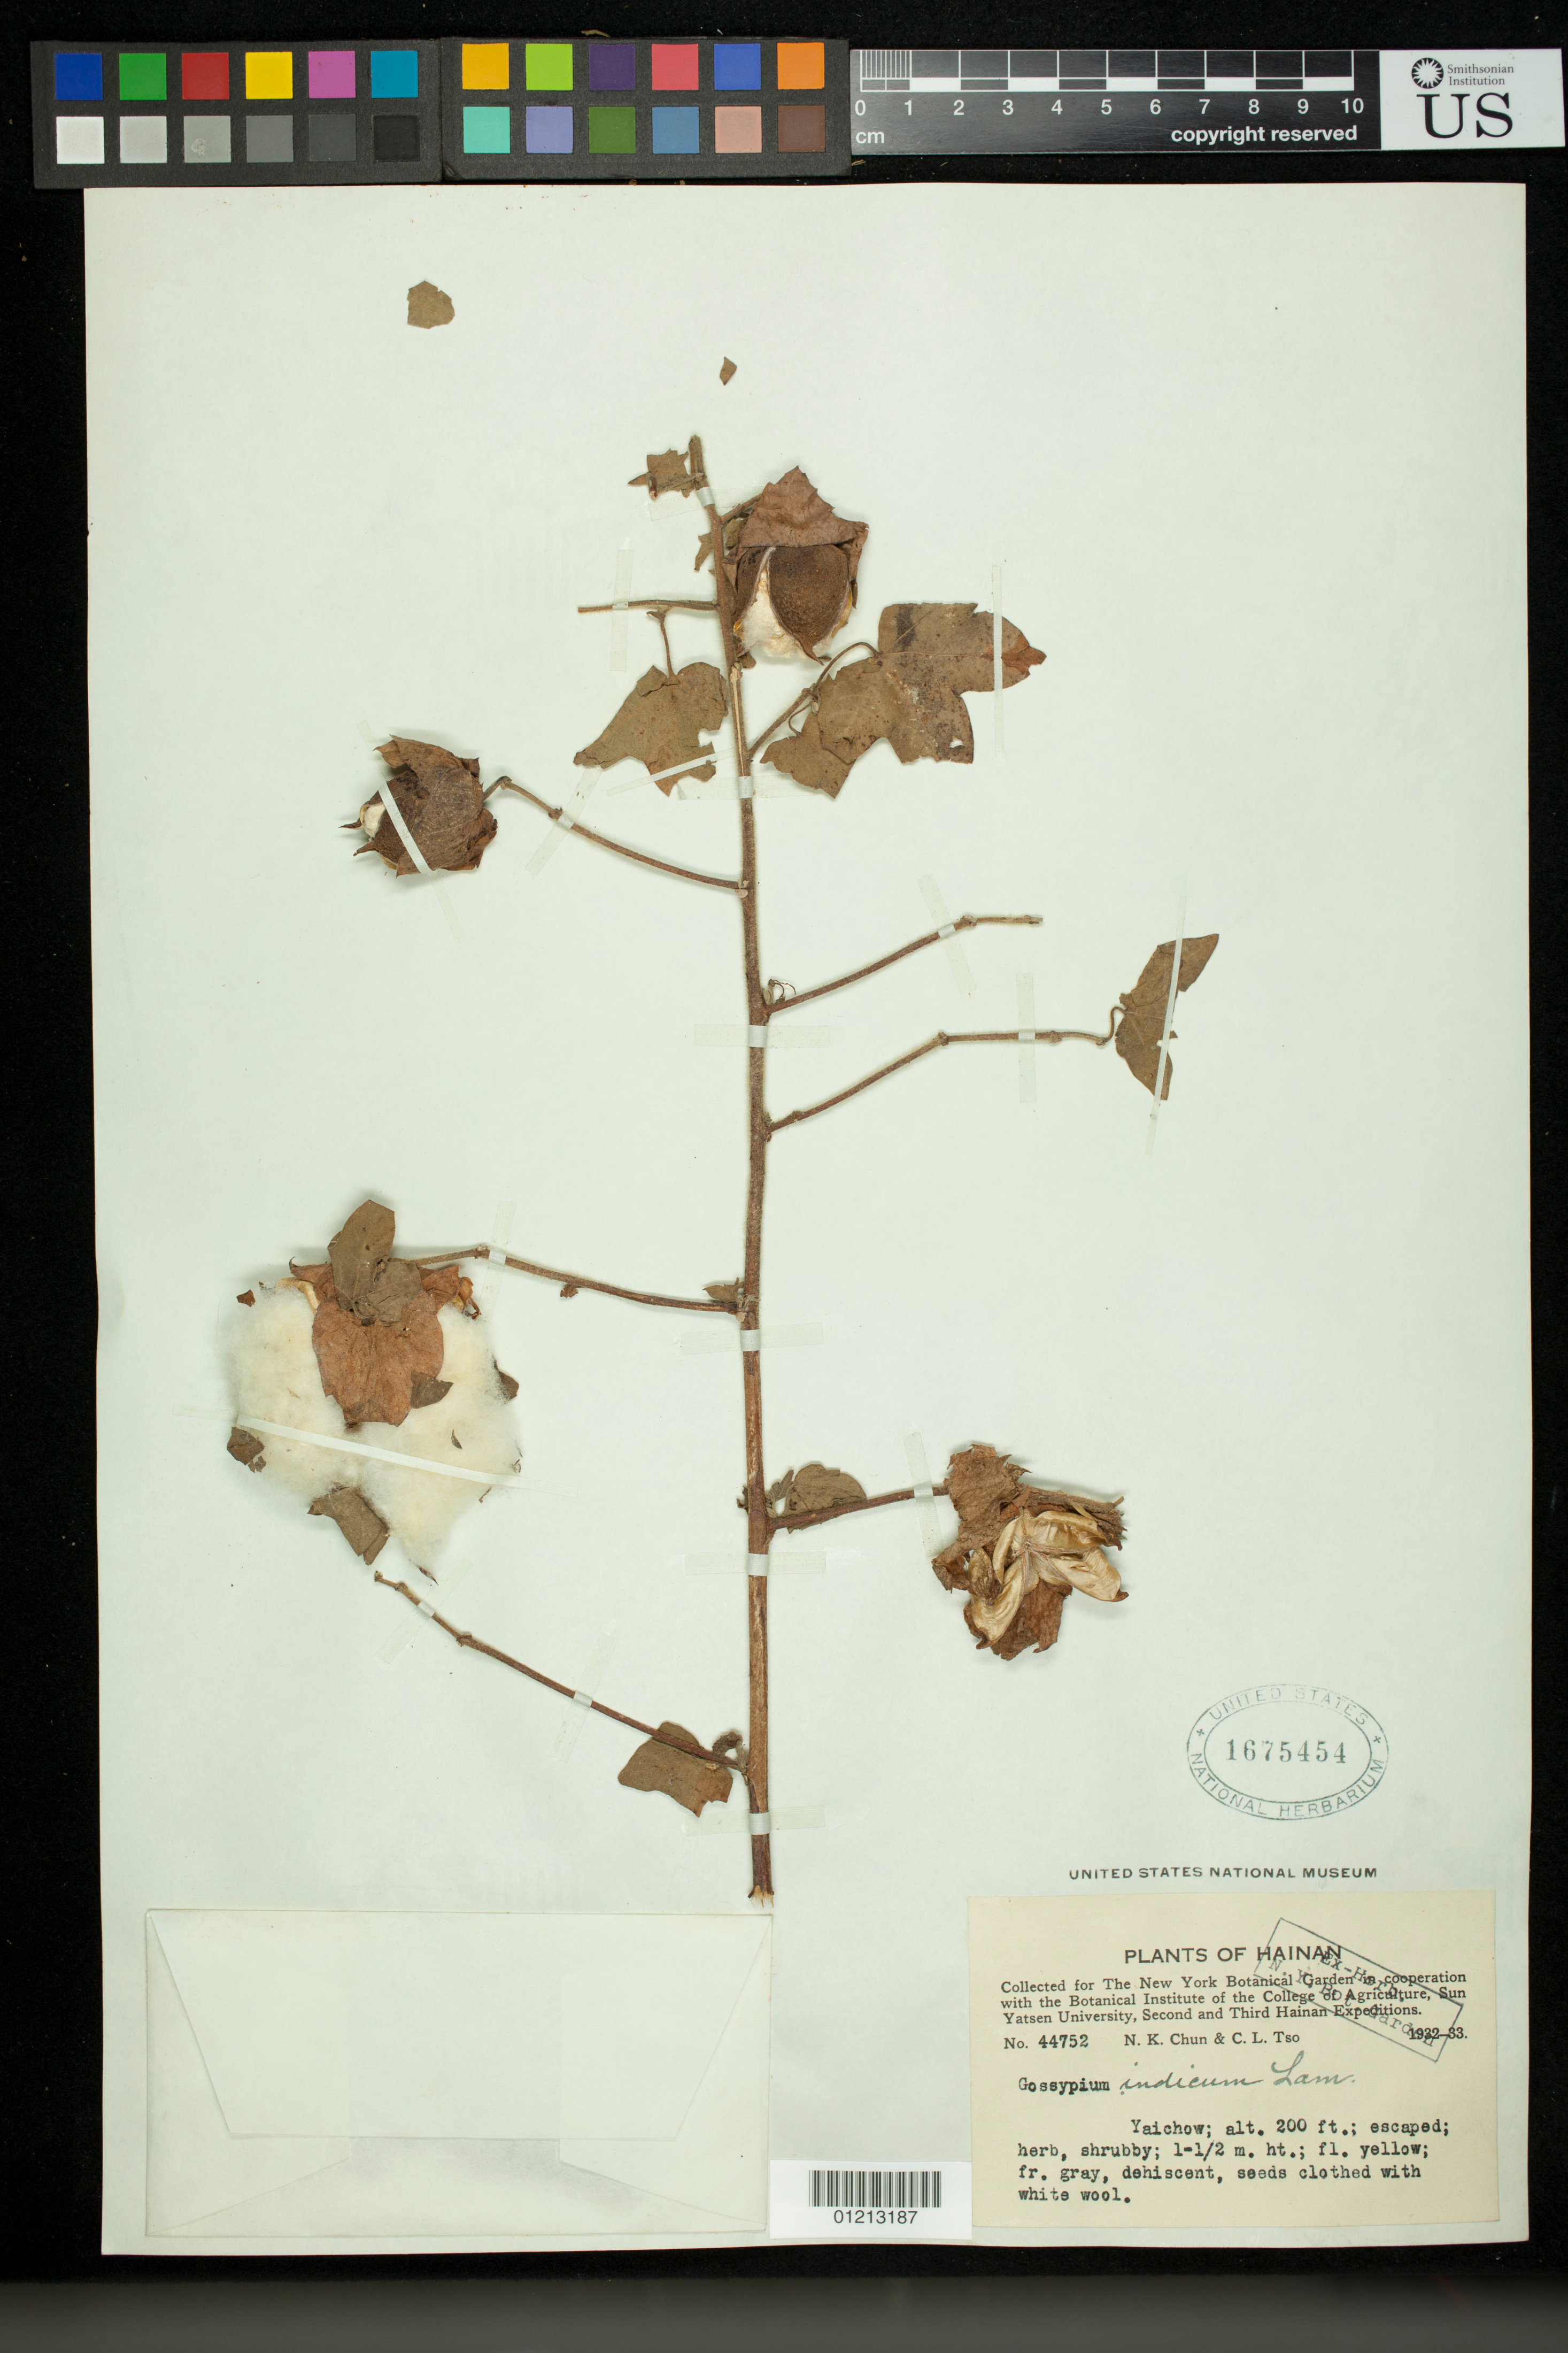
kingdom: Plantae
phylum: Tracheophyta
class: Magnoliopsida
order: Malvales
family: Malvaceae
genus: Gossypium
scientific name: Gossypium indicum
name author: Lam.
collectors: N. K. Chun & C. Tso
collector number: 44752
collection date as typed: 1932 to -- -- 1933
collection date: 1932/1933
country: China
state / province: Hainan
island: Hainan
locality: Yaichow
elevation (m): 61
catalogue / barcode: US 1675454